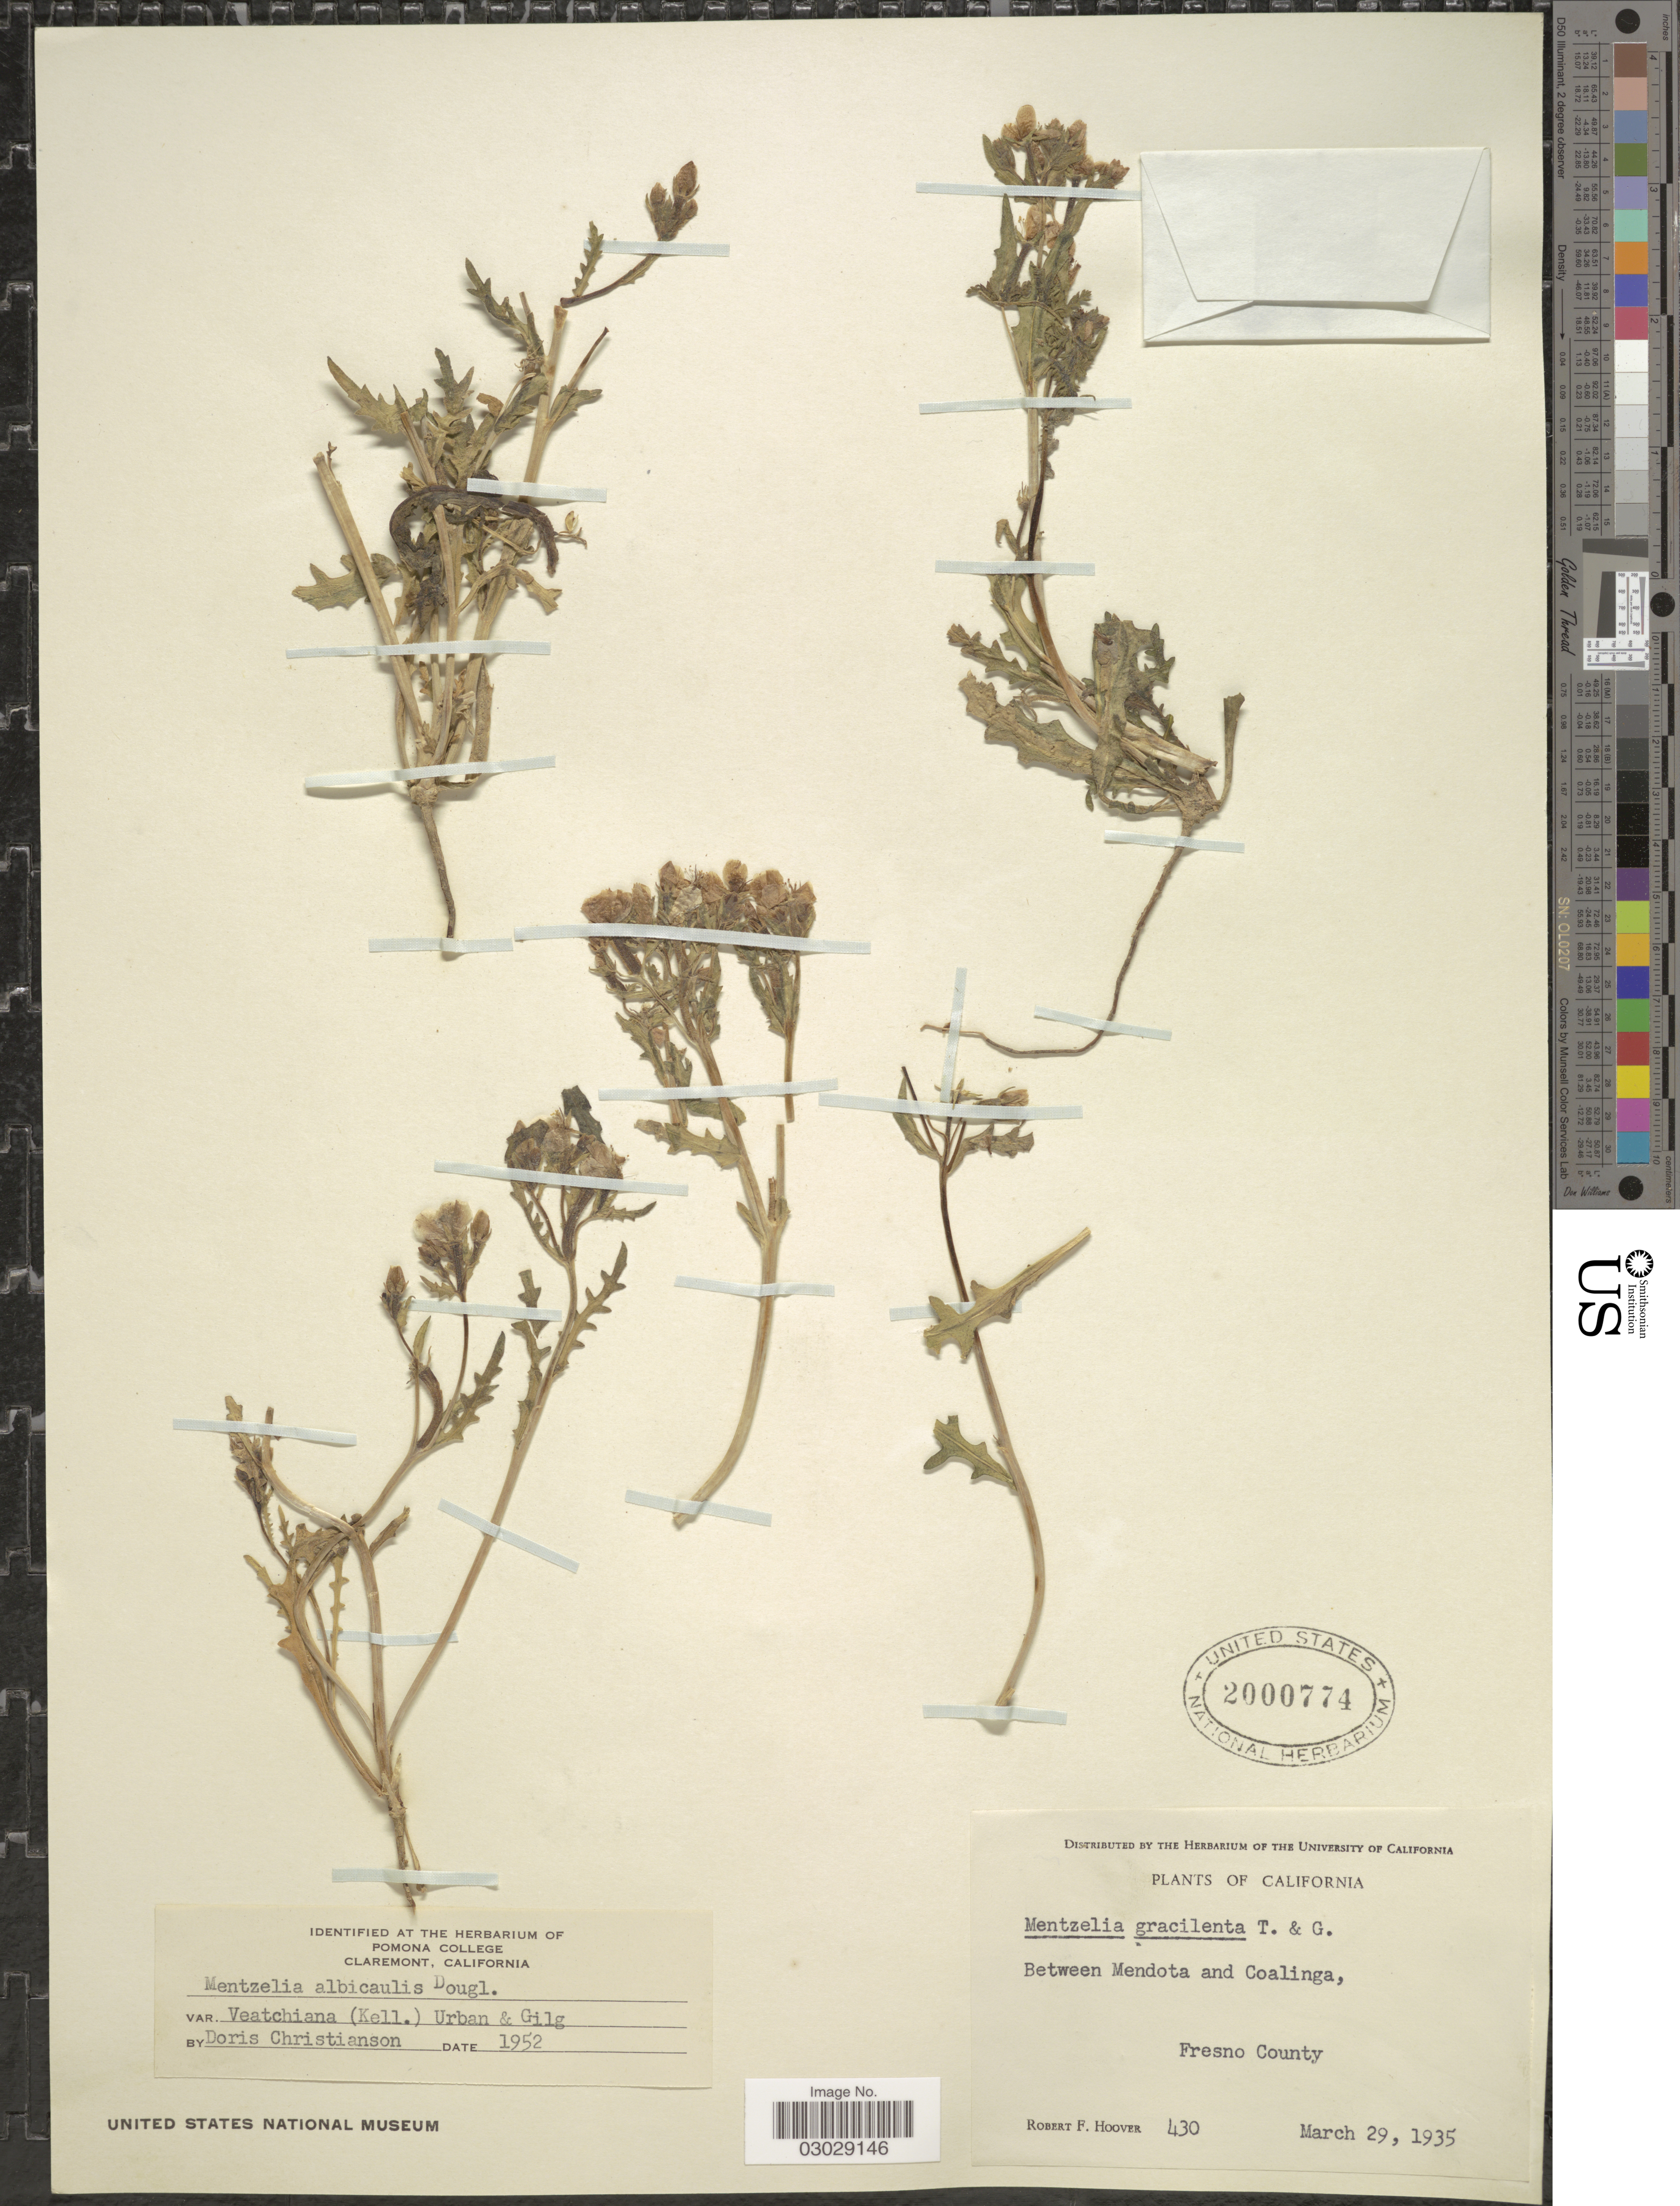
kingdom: Plantae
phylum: Tracheophyta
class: Magnoliopsida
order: Cornales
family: Loasaceae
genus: Mentzelia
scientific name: Mentzelia affinis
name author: Greene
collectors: R. F. Hoover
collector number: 430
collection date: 1935-03-29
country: United States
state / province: California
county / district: Fresno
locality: Between Mendota and Coalinga, Fresno County.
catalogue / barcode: US 2000774